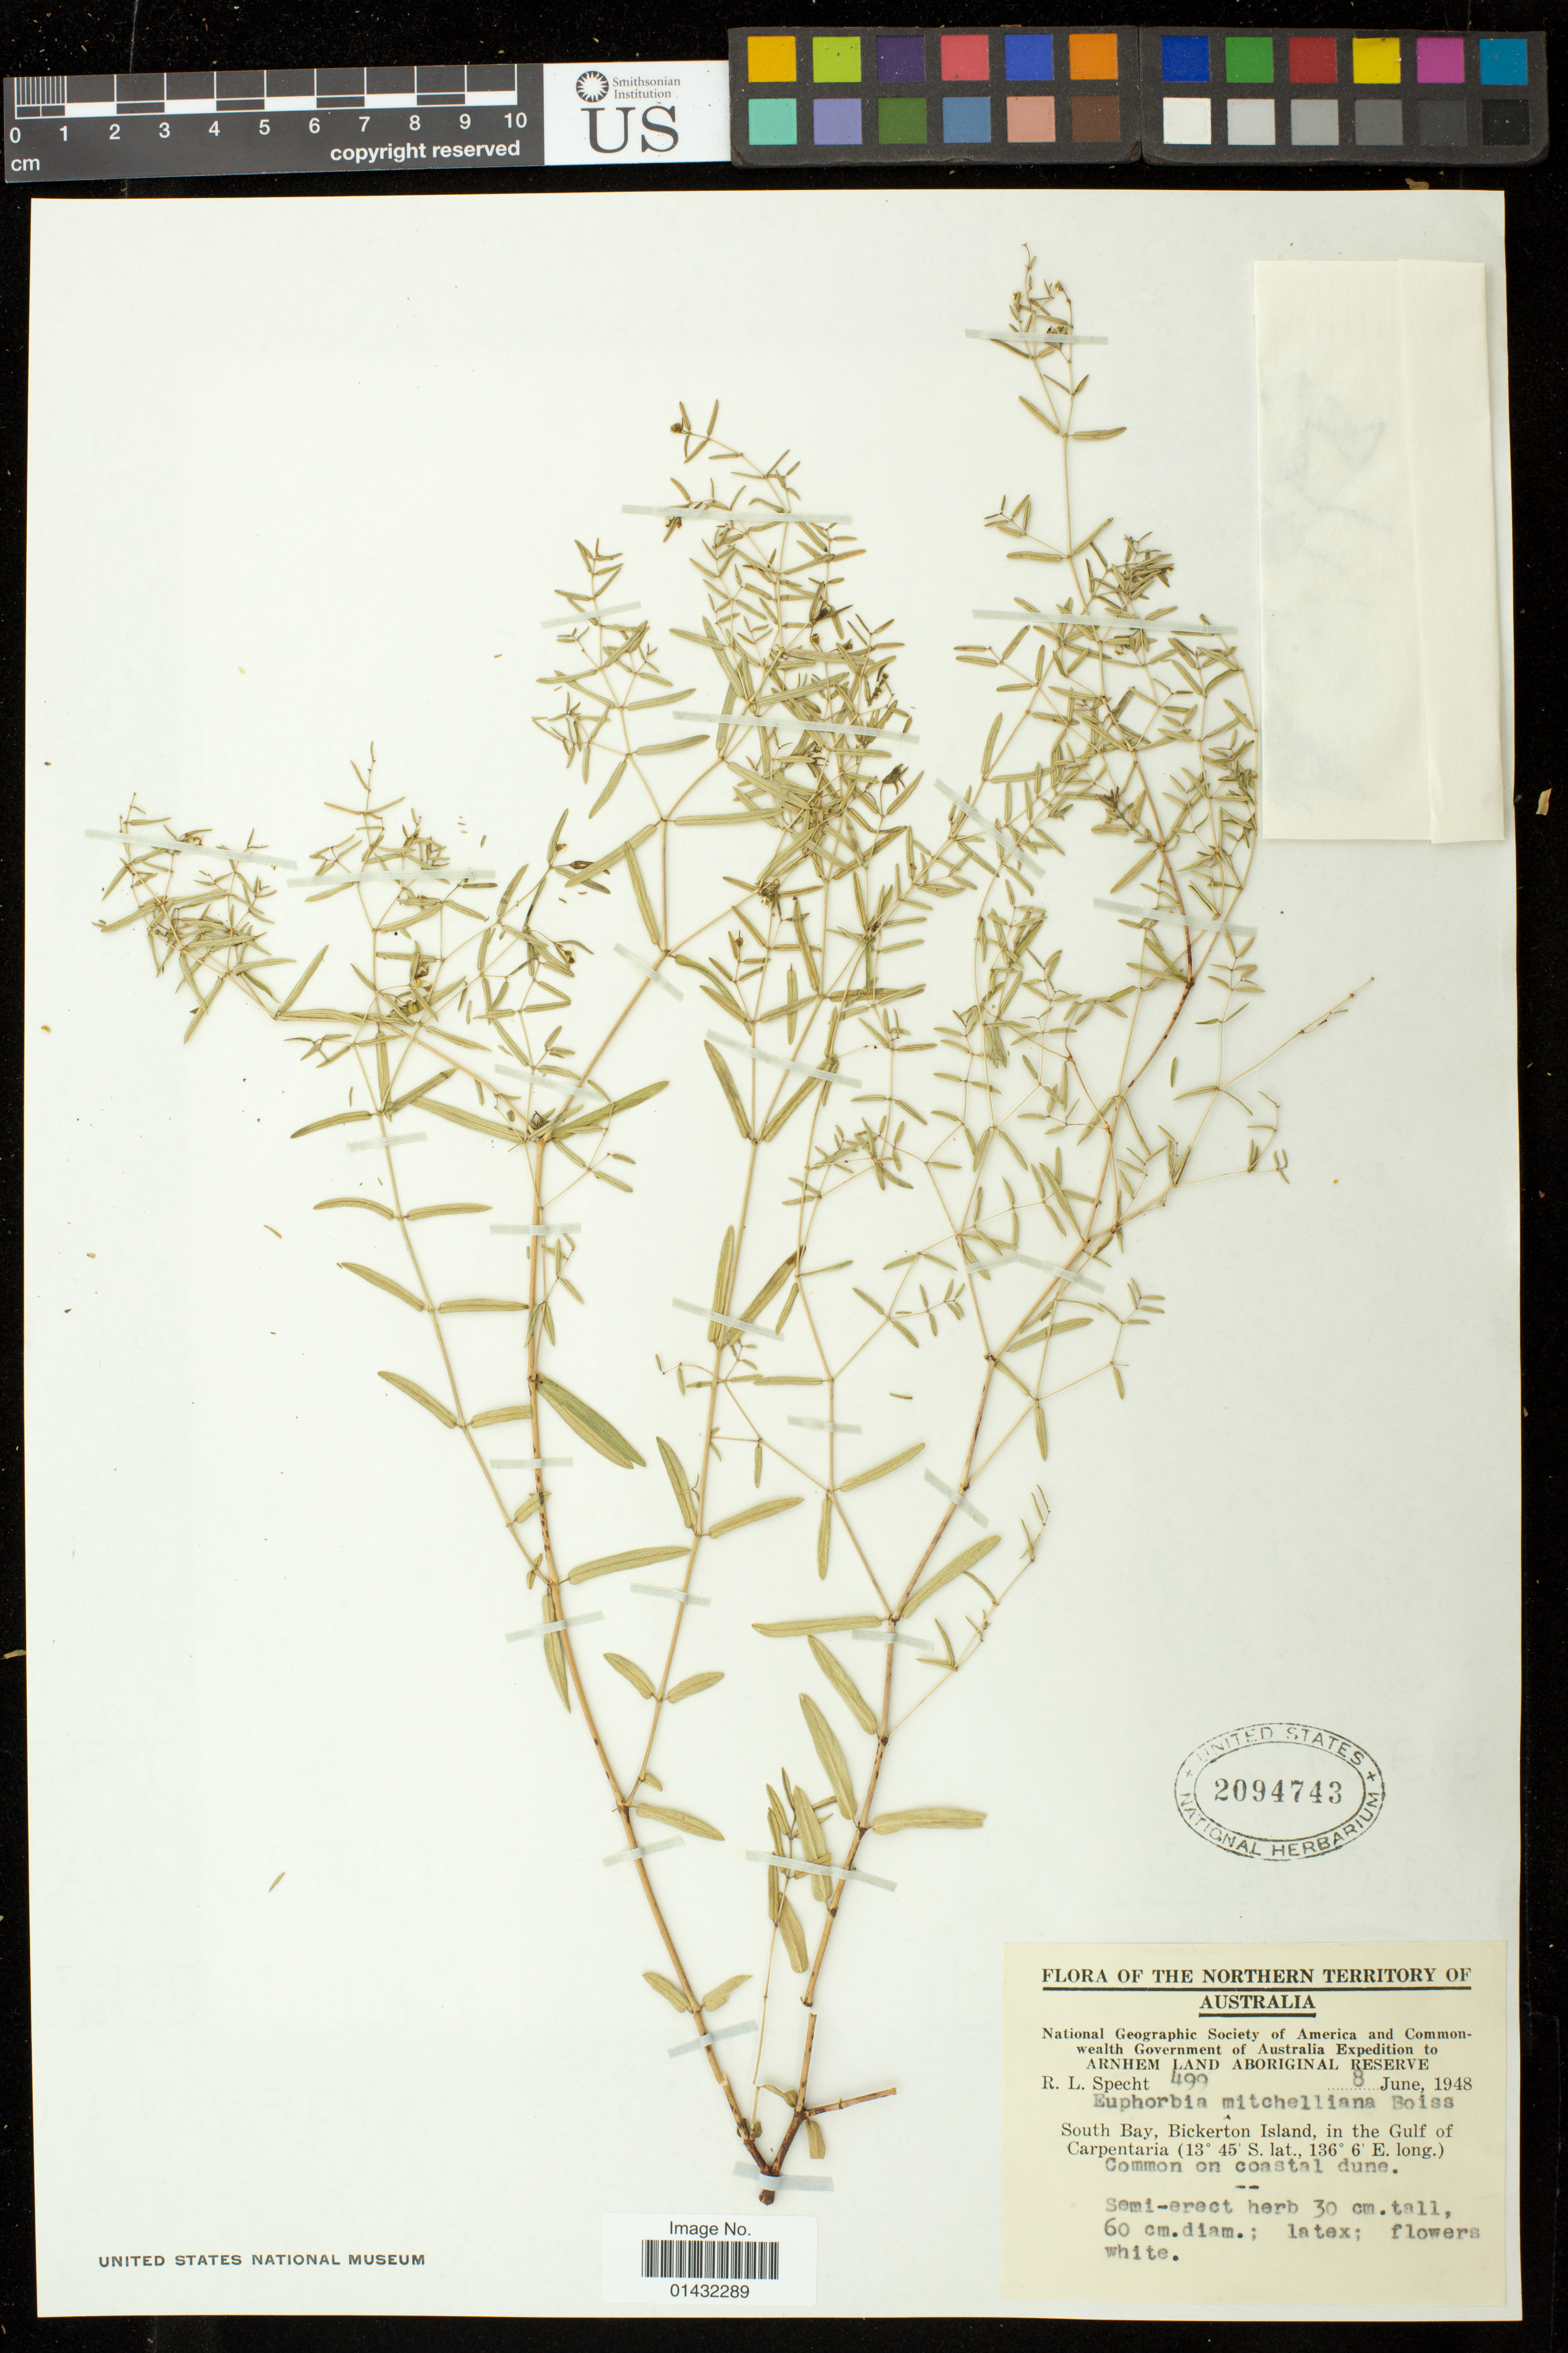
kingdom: Plantae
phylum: Tracheophyta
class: Magnoliopsida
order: Malpighiales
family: Euphorbiaceae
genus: Euphorbia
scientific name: Euphorbia mitchelliana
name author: Boiss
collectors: R. L. Specht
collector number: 499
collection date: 1948-06-08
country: Australia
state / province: Northern Territory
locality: Arnhem Land Aboriginal Reserve; South Bay, Bickerton Island, Gulf of Carpentaria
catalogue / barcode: US 2094743